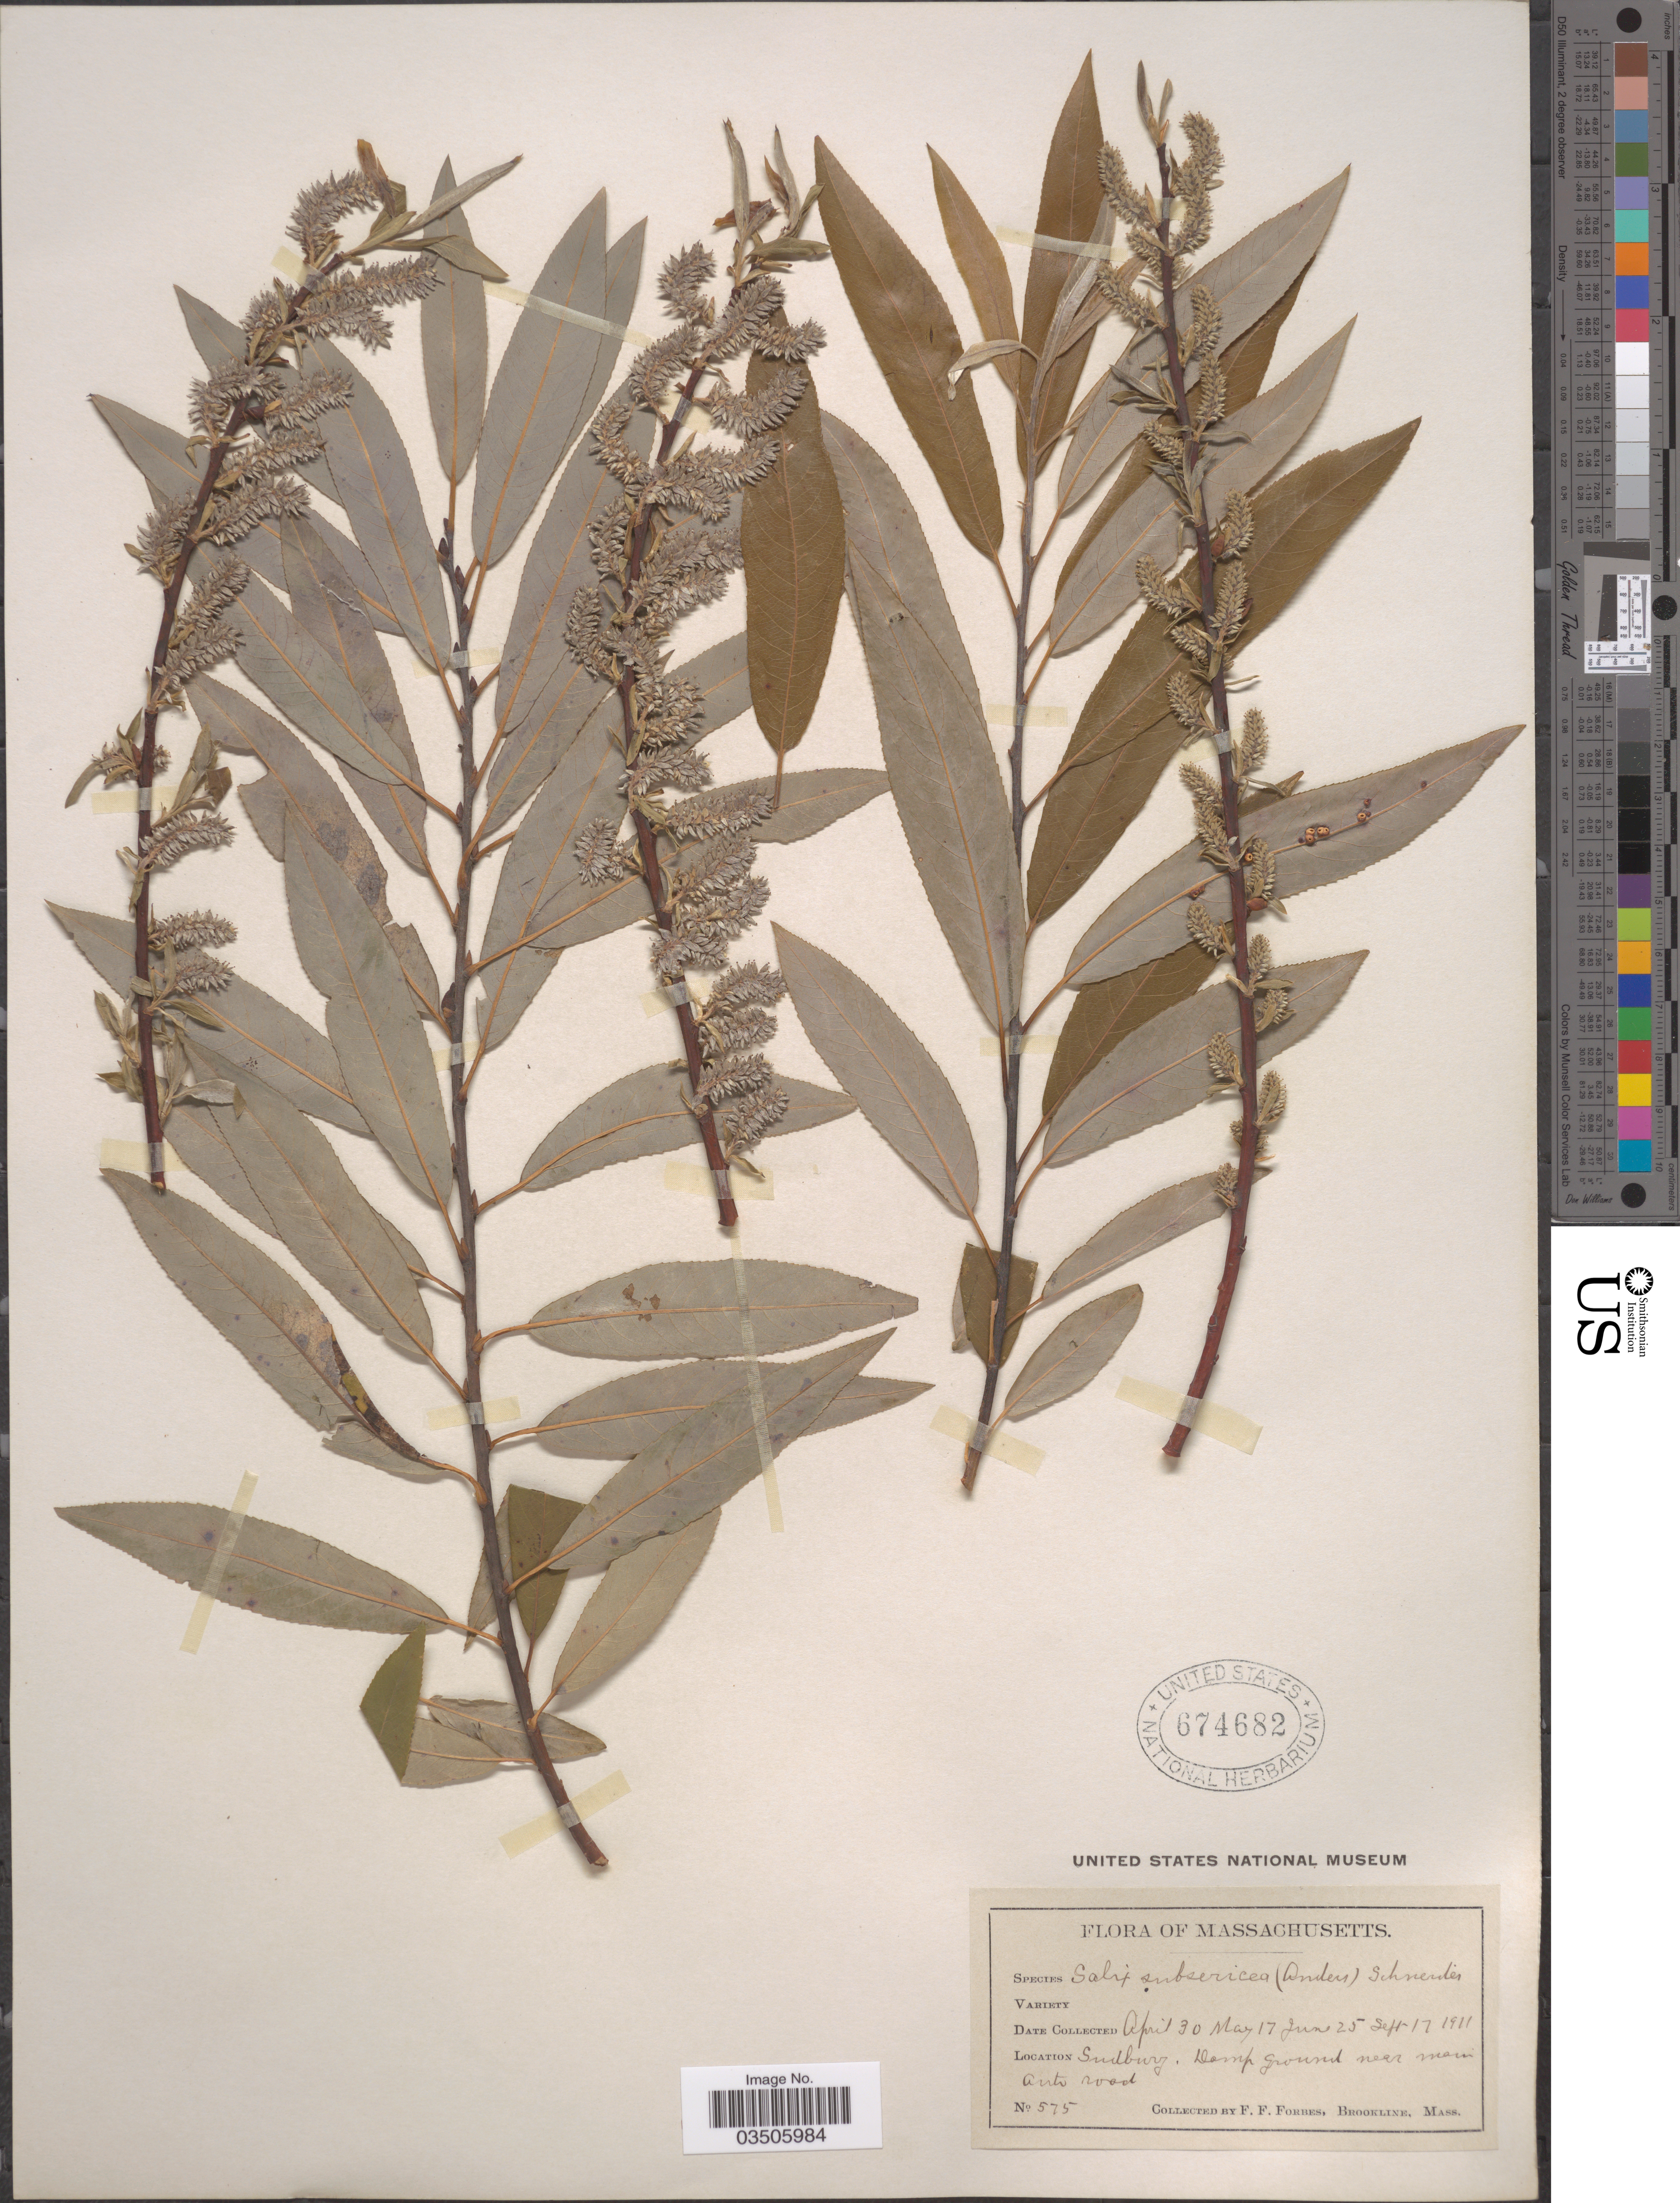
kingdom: Plantae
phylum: Tracheophyta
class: Magnoliopsida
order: Malpighiales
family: Salicaceae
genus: Salix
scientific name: Salix subsericea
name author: (Andersson) C.K. Schneid.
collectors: F. Forbes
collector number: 575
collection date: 1911-04-30/1911-09-17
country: United States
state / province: Massachusetts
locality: Sudbury. Damp ground near main Auto road.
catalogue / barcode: US 674682